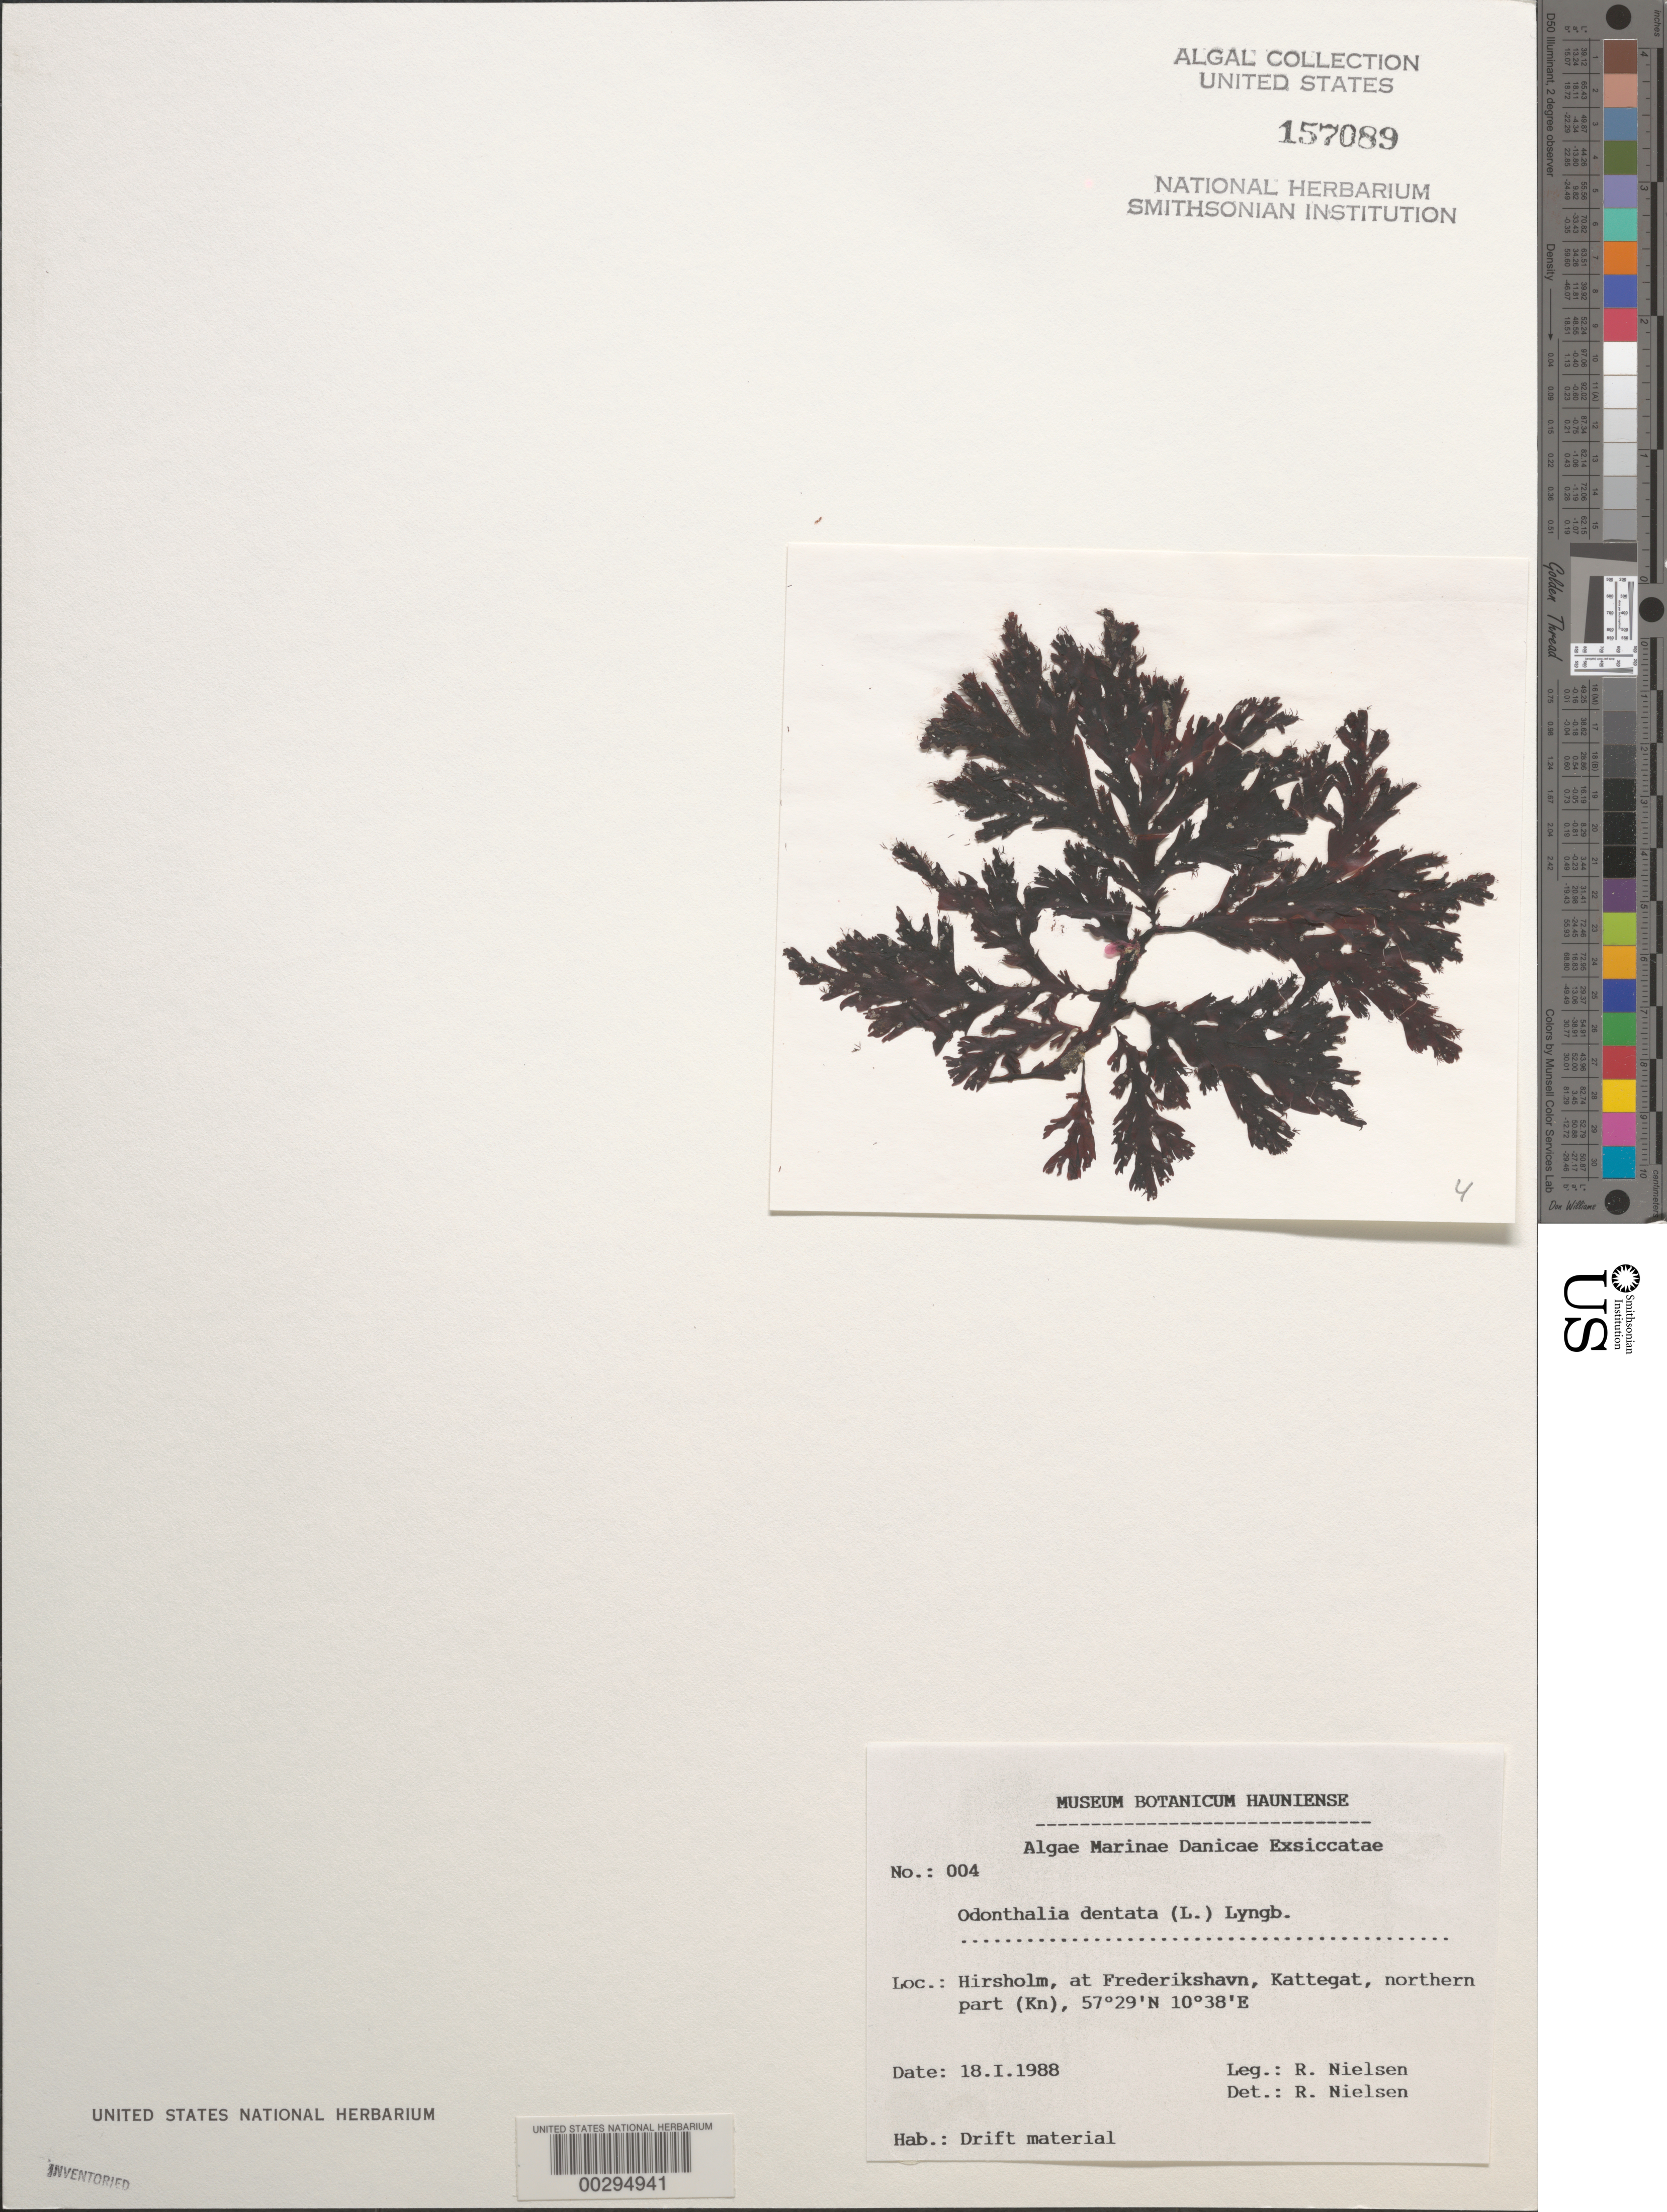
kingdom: Plantae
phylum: Rhodophyta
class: Florideophyceae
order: Ceramiales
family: Rhodomelaceae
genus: Odonthalia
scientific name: Odonthalia dentata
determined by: Nielsen, R.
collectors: R. Nielsen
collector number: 004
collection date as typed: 18 Jan 1988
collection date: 1988-01-18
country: Denmark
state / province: Nordjylland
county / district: Frederikshavn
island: Hirsholm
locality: Frederikshavn, Kattegat, northern part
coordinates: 57 29'N, 10 38'E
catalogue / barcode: US 157089